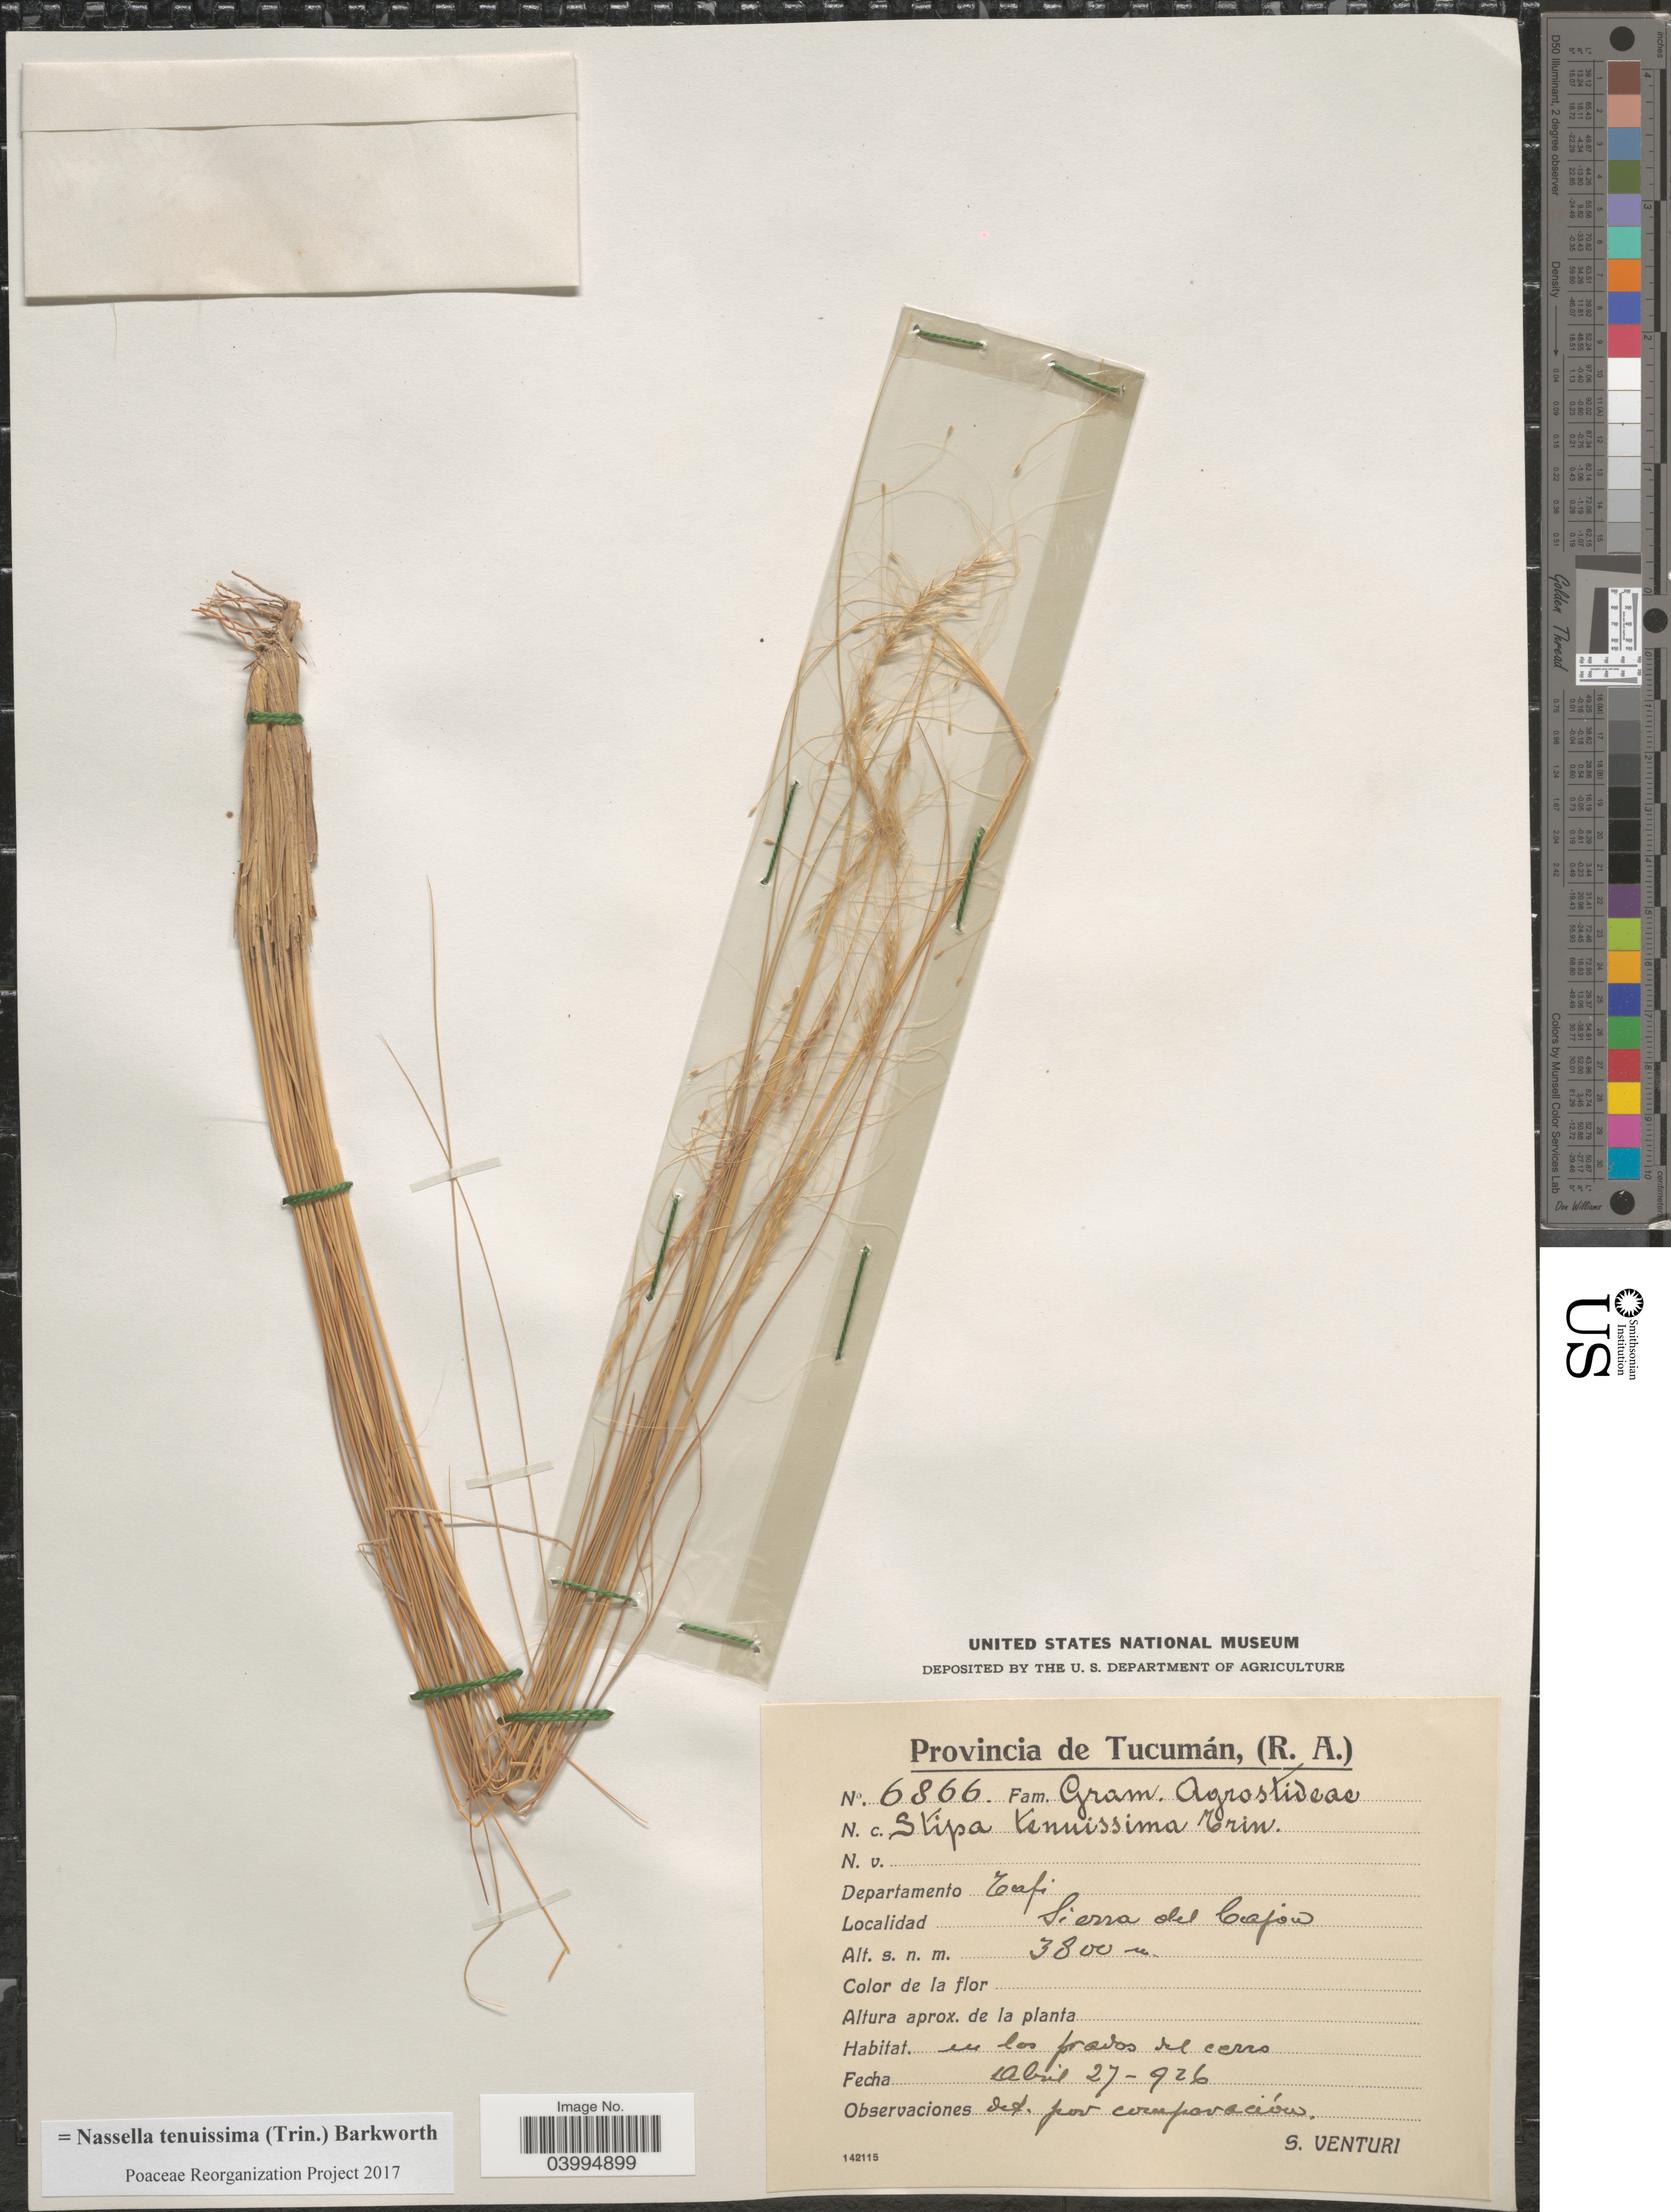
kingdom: Plantae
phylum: Tracheophyta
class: Liliopsida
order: Poales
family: Poaceae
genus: Nassella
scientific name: Nassella tenuissima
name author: (Trin.) Barkworth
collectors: S. Venturi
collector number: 6866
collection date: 1926-04-27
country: Argentina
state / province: Tucuman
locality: Departamento Tafi. Sierra del Cajon.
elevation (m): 3800